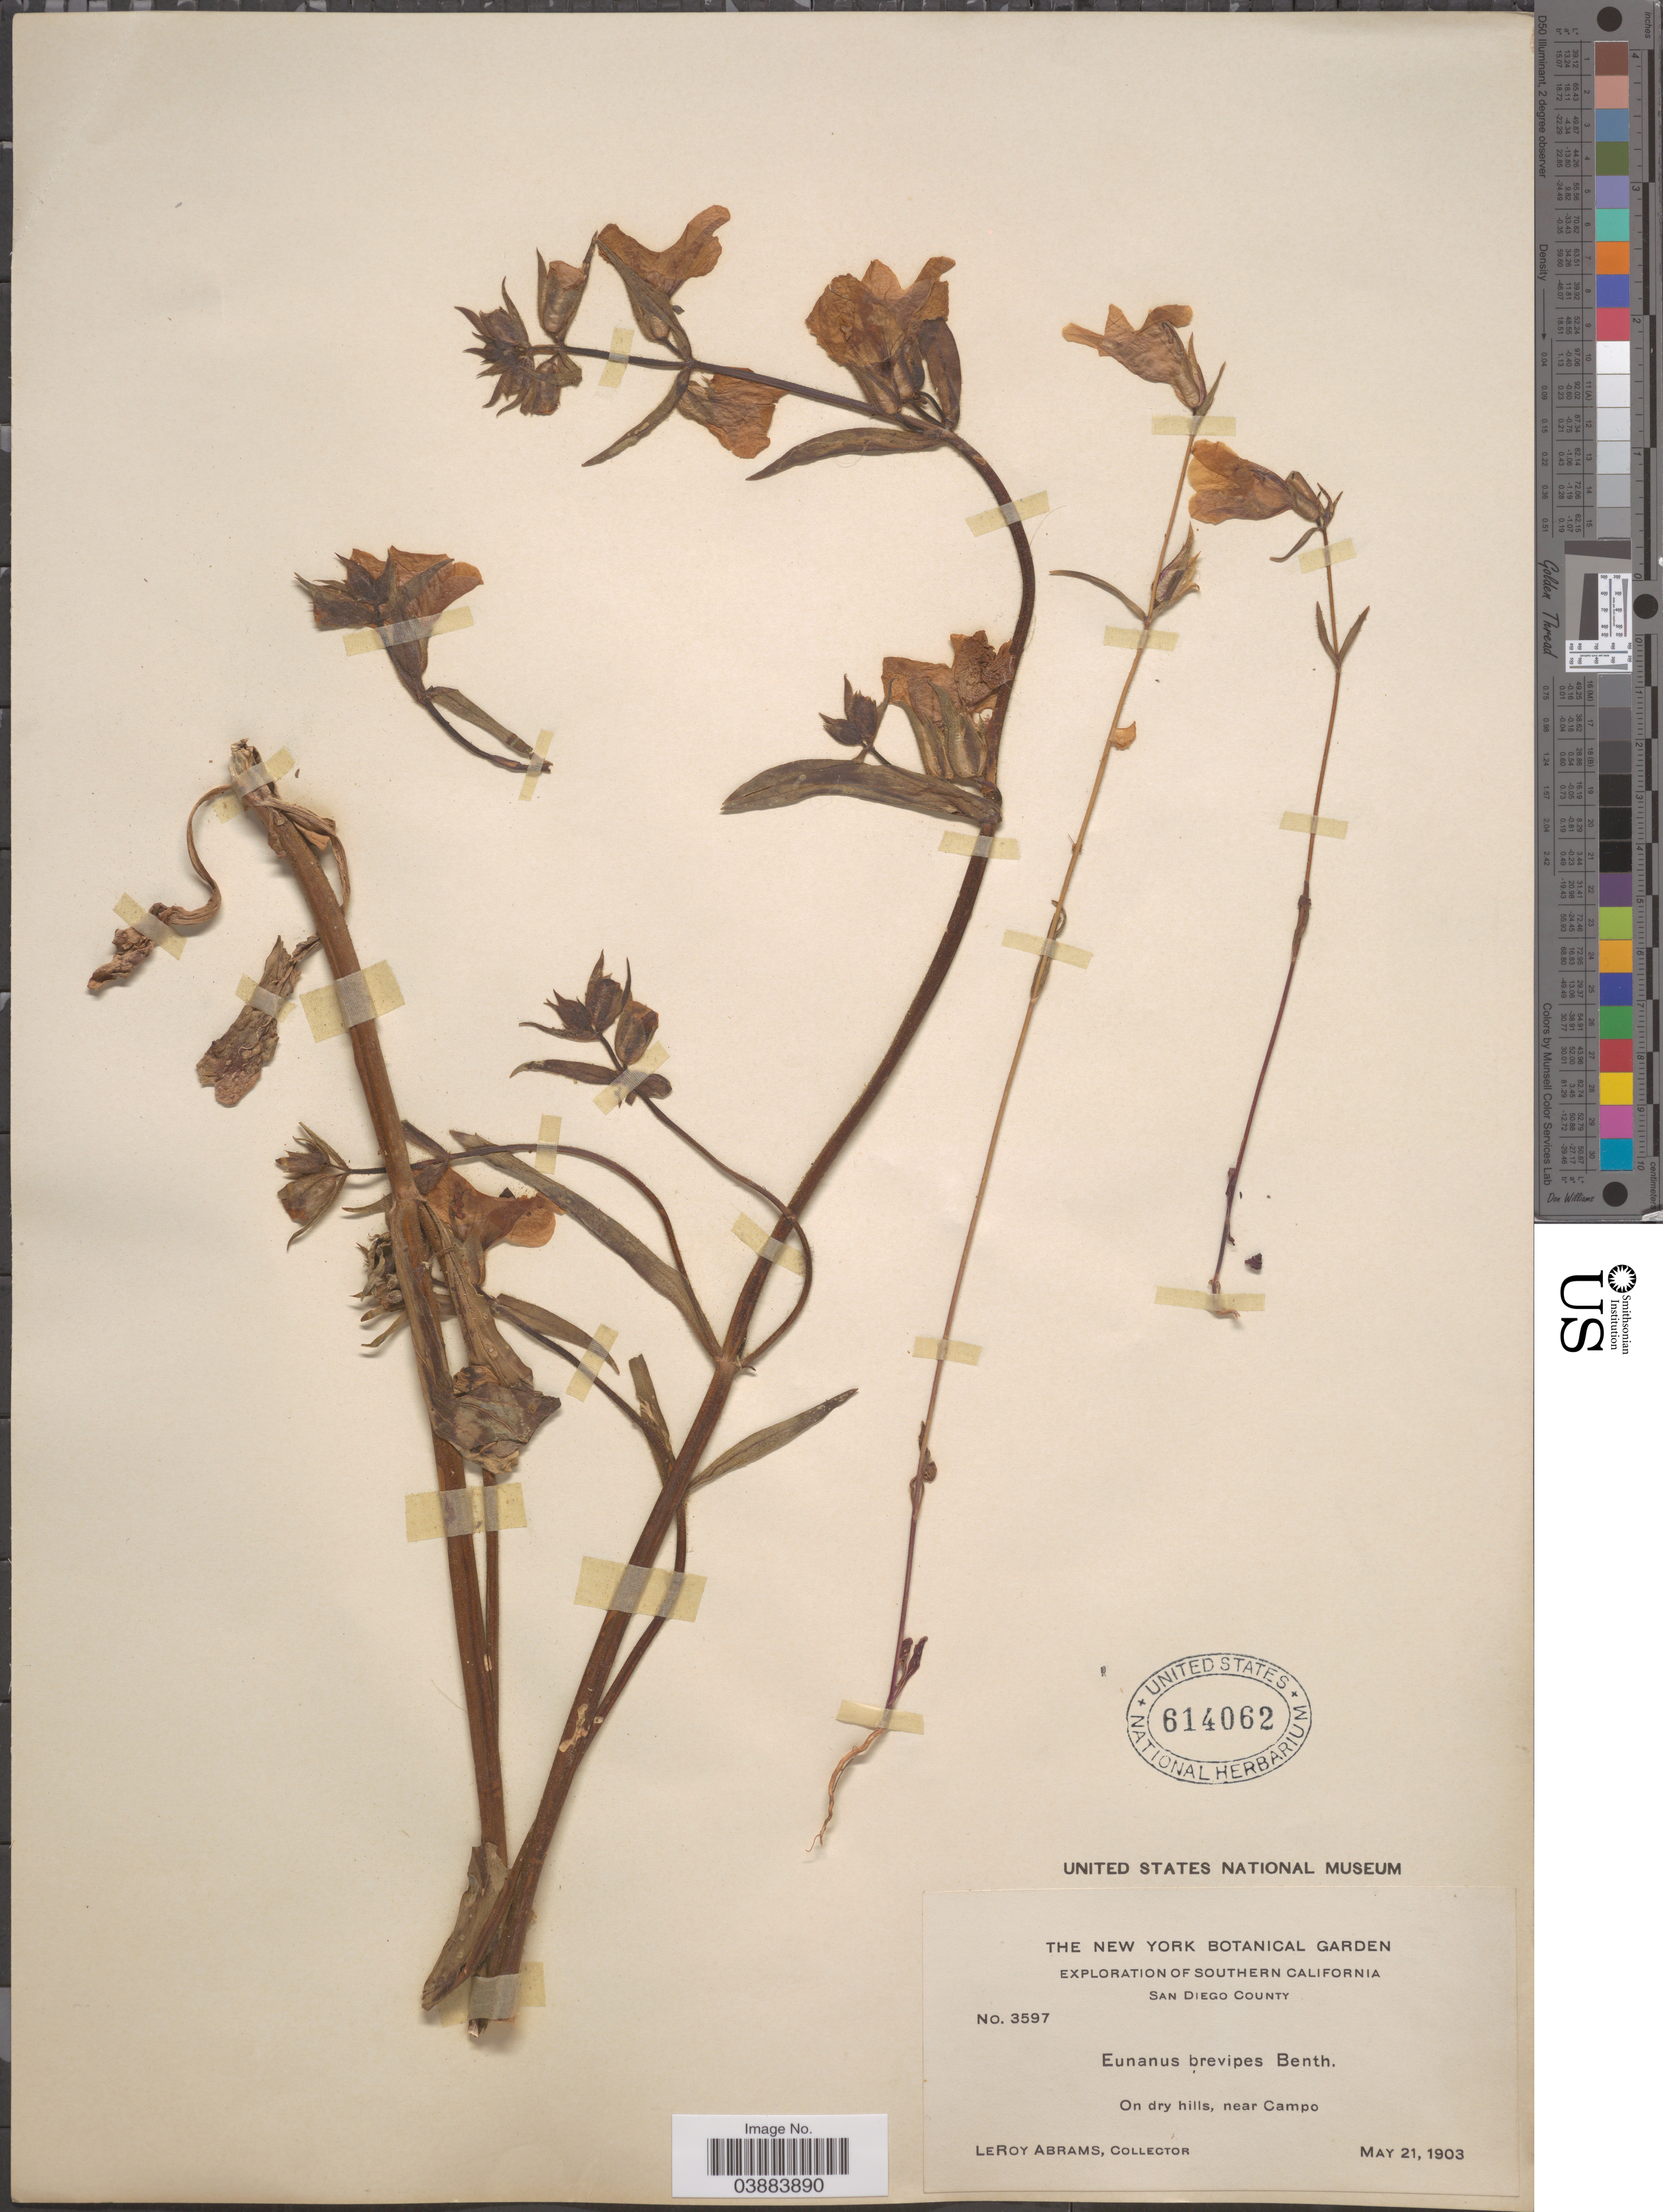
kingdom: Plantae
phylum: Tracheophyta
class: Magnoliopsida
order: Lamiales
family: Phrymaceae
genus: Eunanus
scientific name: Eunanus brevipes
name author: (Benth.) Greene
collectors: L. Abrams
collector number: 3597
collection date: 1903-05-21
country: United States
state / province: California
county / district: San Diego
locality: Southern California. San Diego County. Near Campo.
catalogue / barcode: US 614062